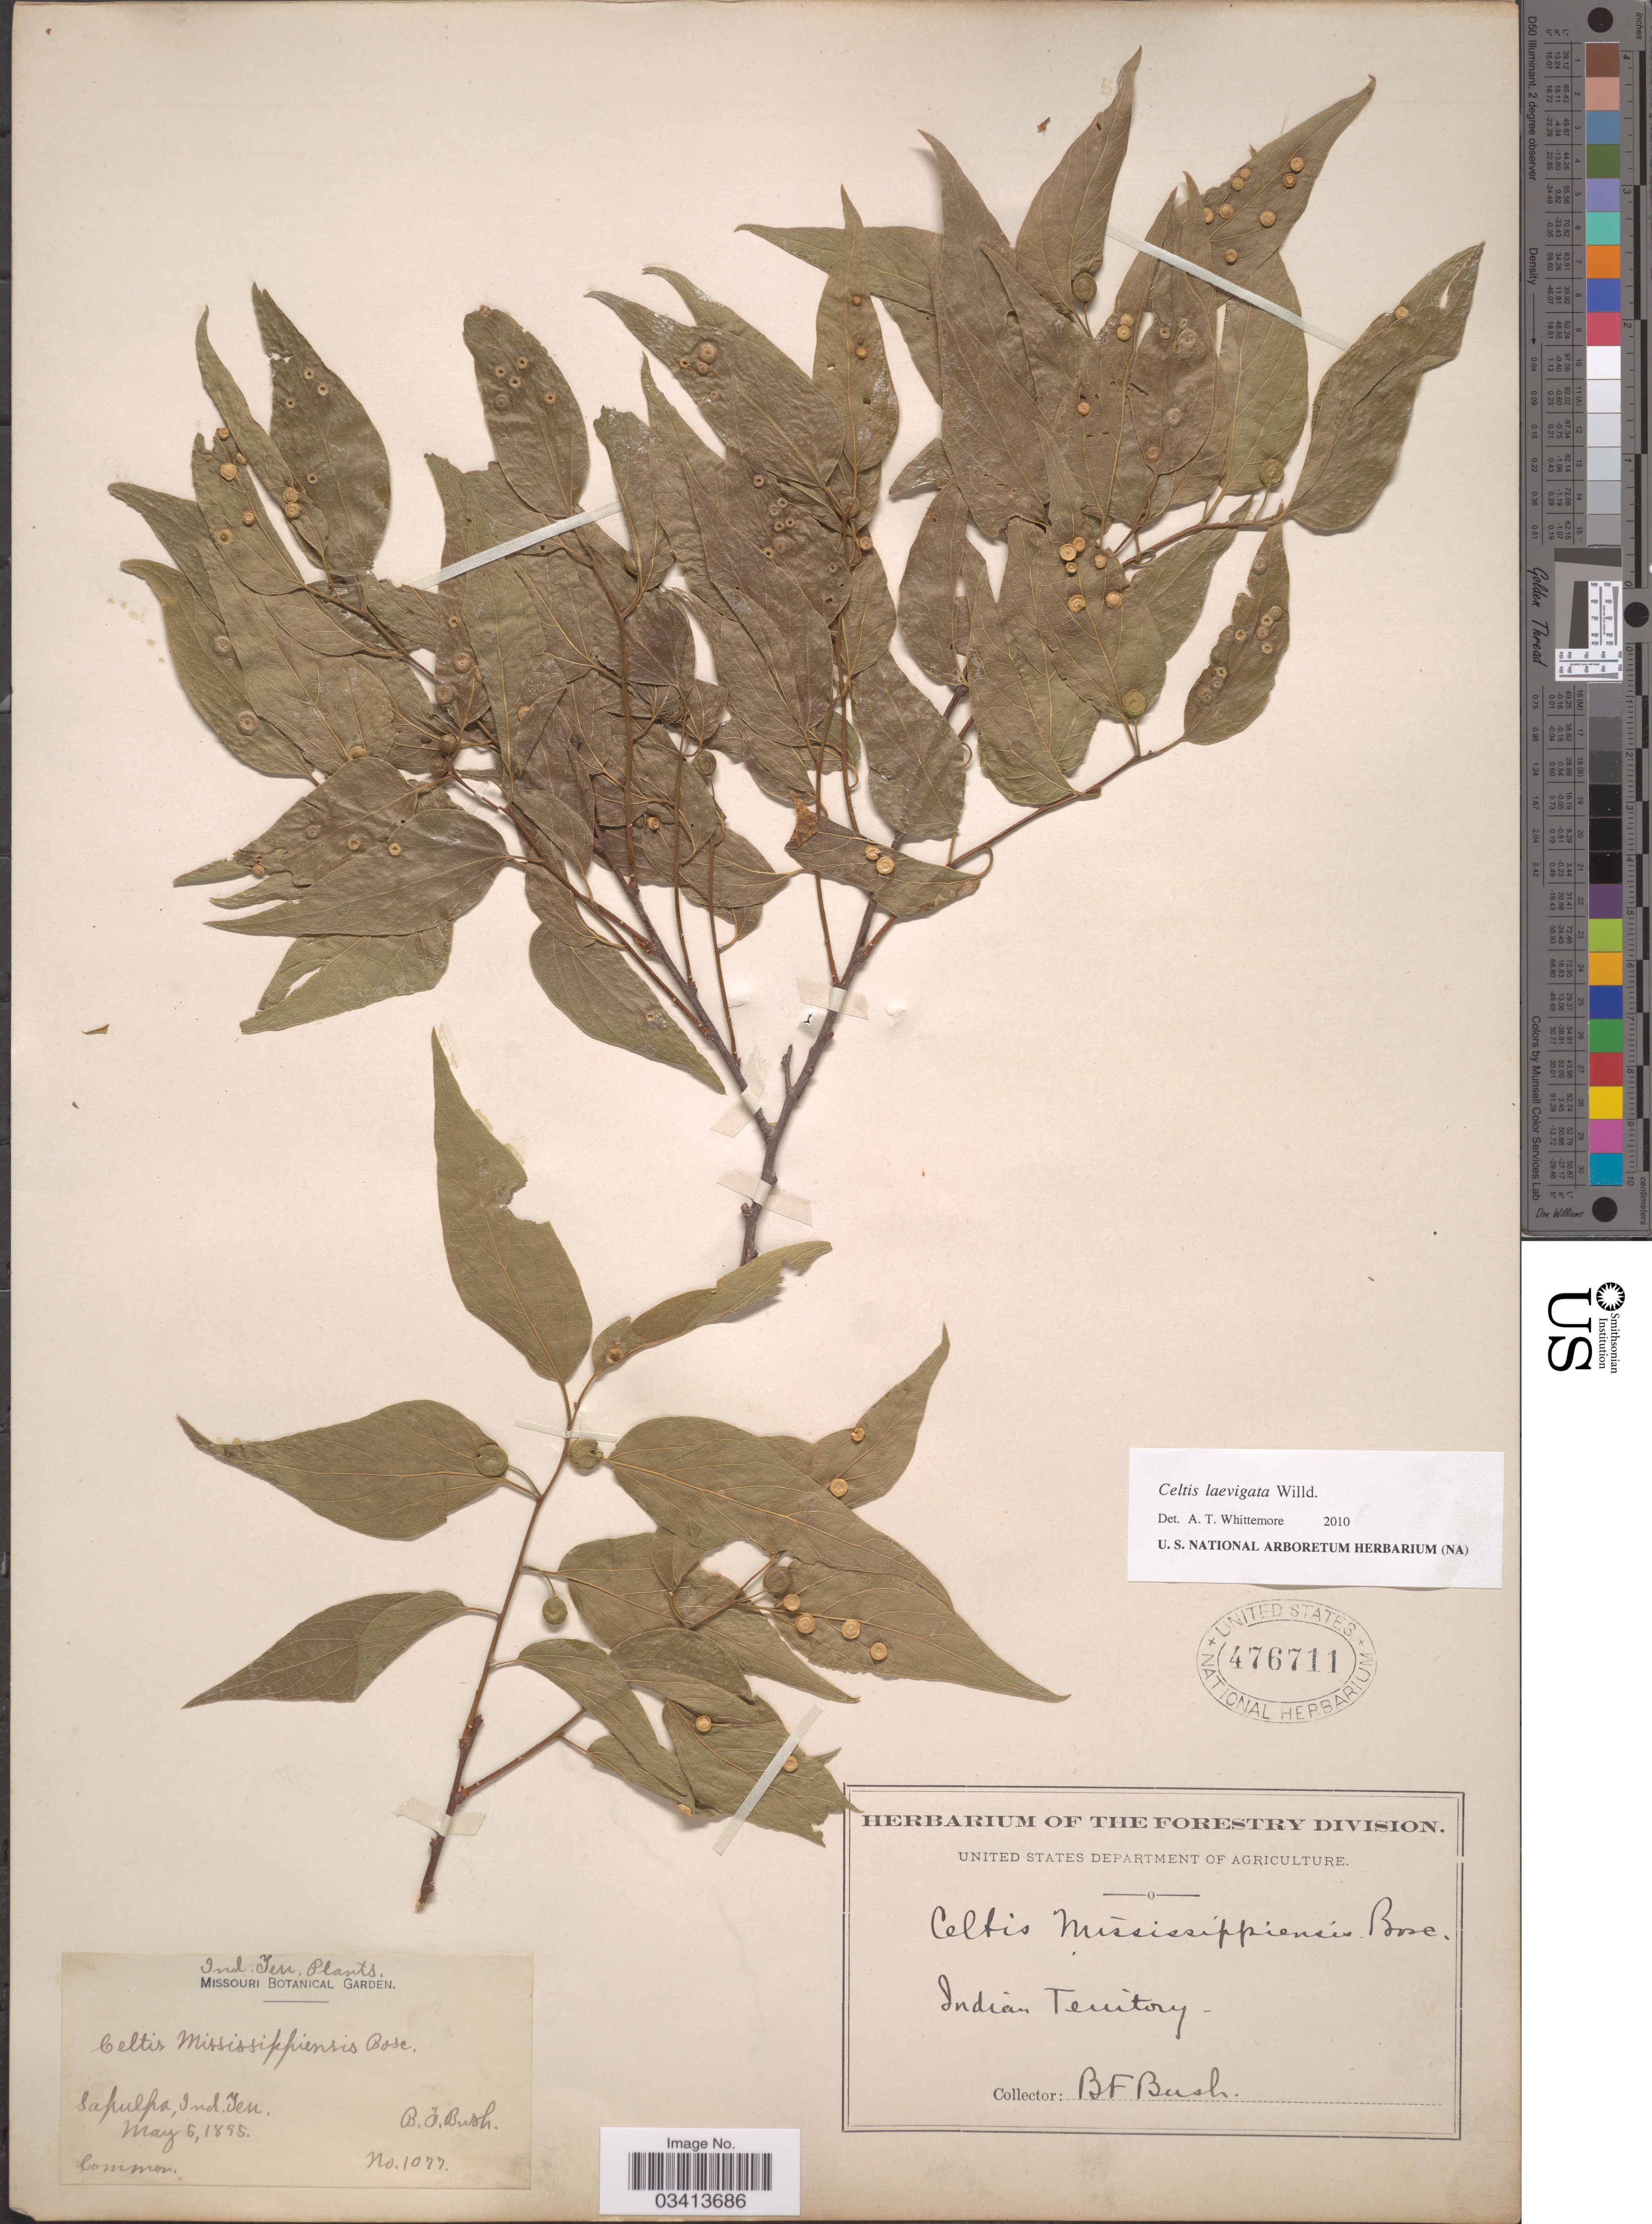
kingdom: Plantae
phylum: Tracheophyta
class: Magnoliopsida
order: Rosales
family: Cannabaceae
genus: Celtis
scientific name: Celtis laevigata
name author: Willd.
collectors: B. F. Bush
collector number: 1077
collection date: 1895-05-06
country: United States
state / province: Oklahoma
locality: Sapulpa, Indian Territory.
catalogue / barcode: US 476711